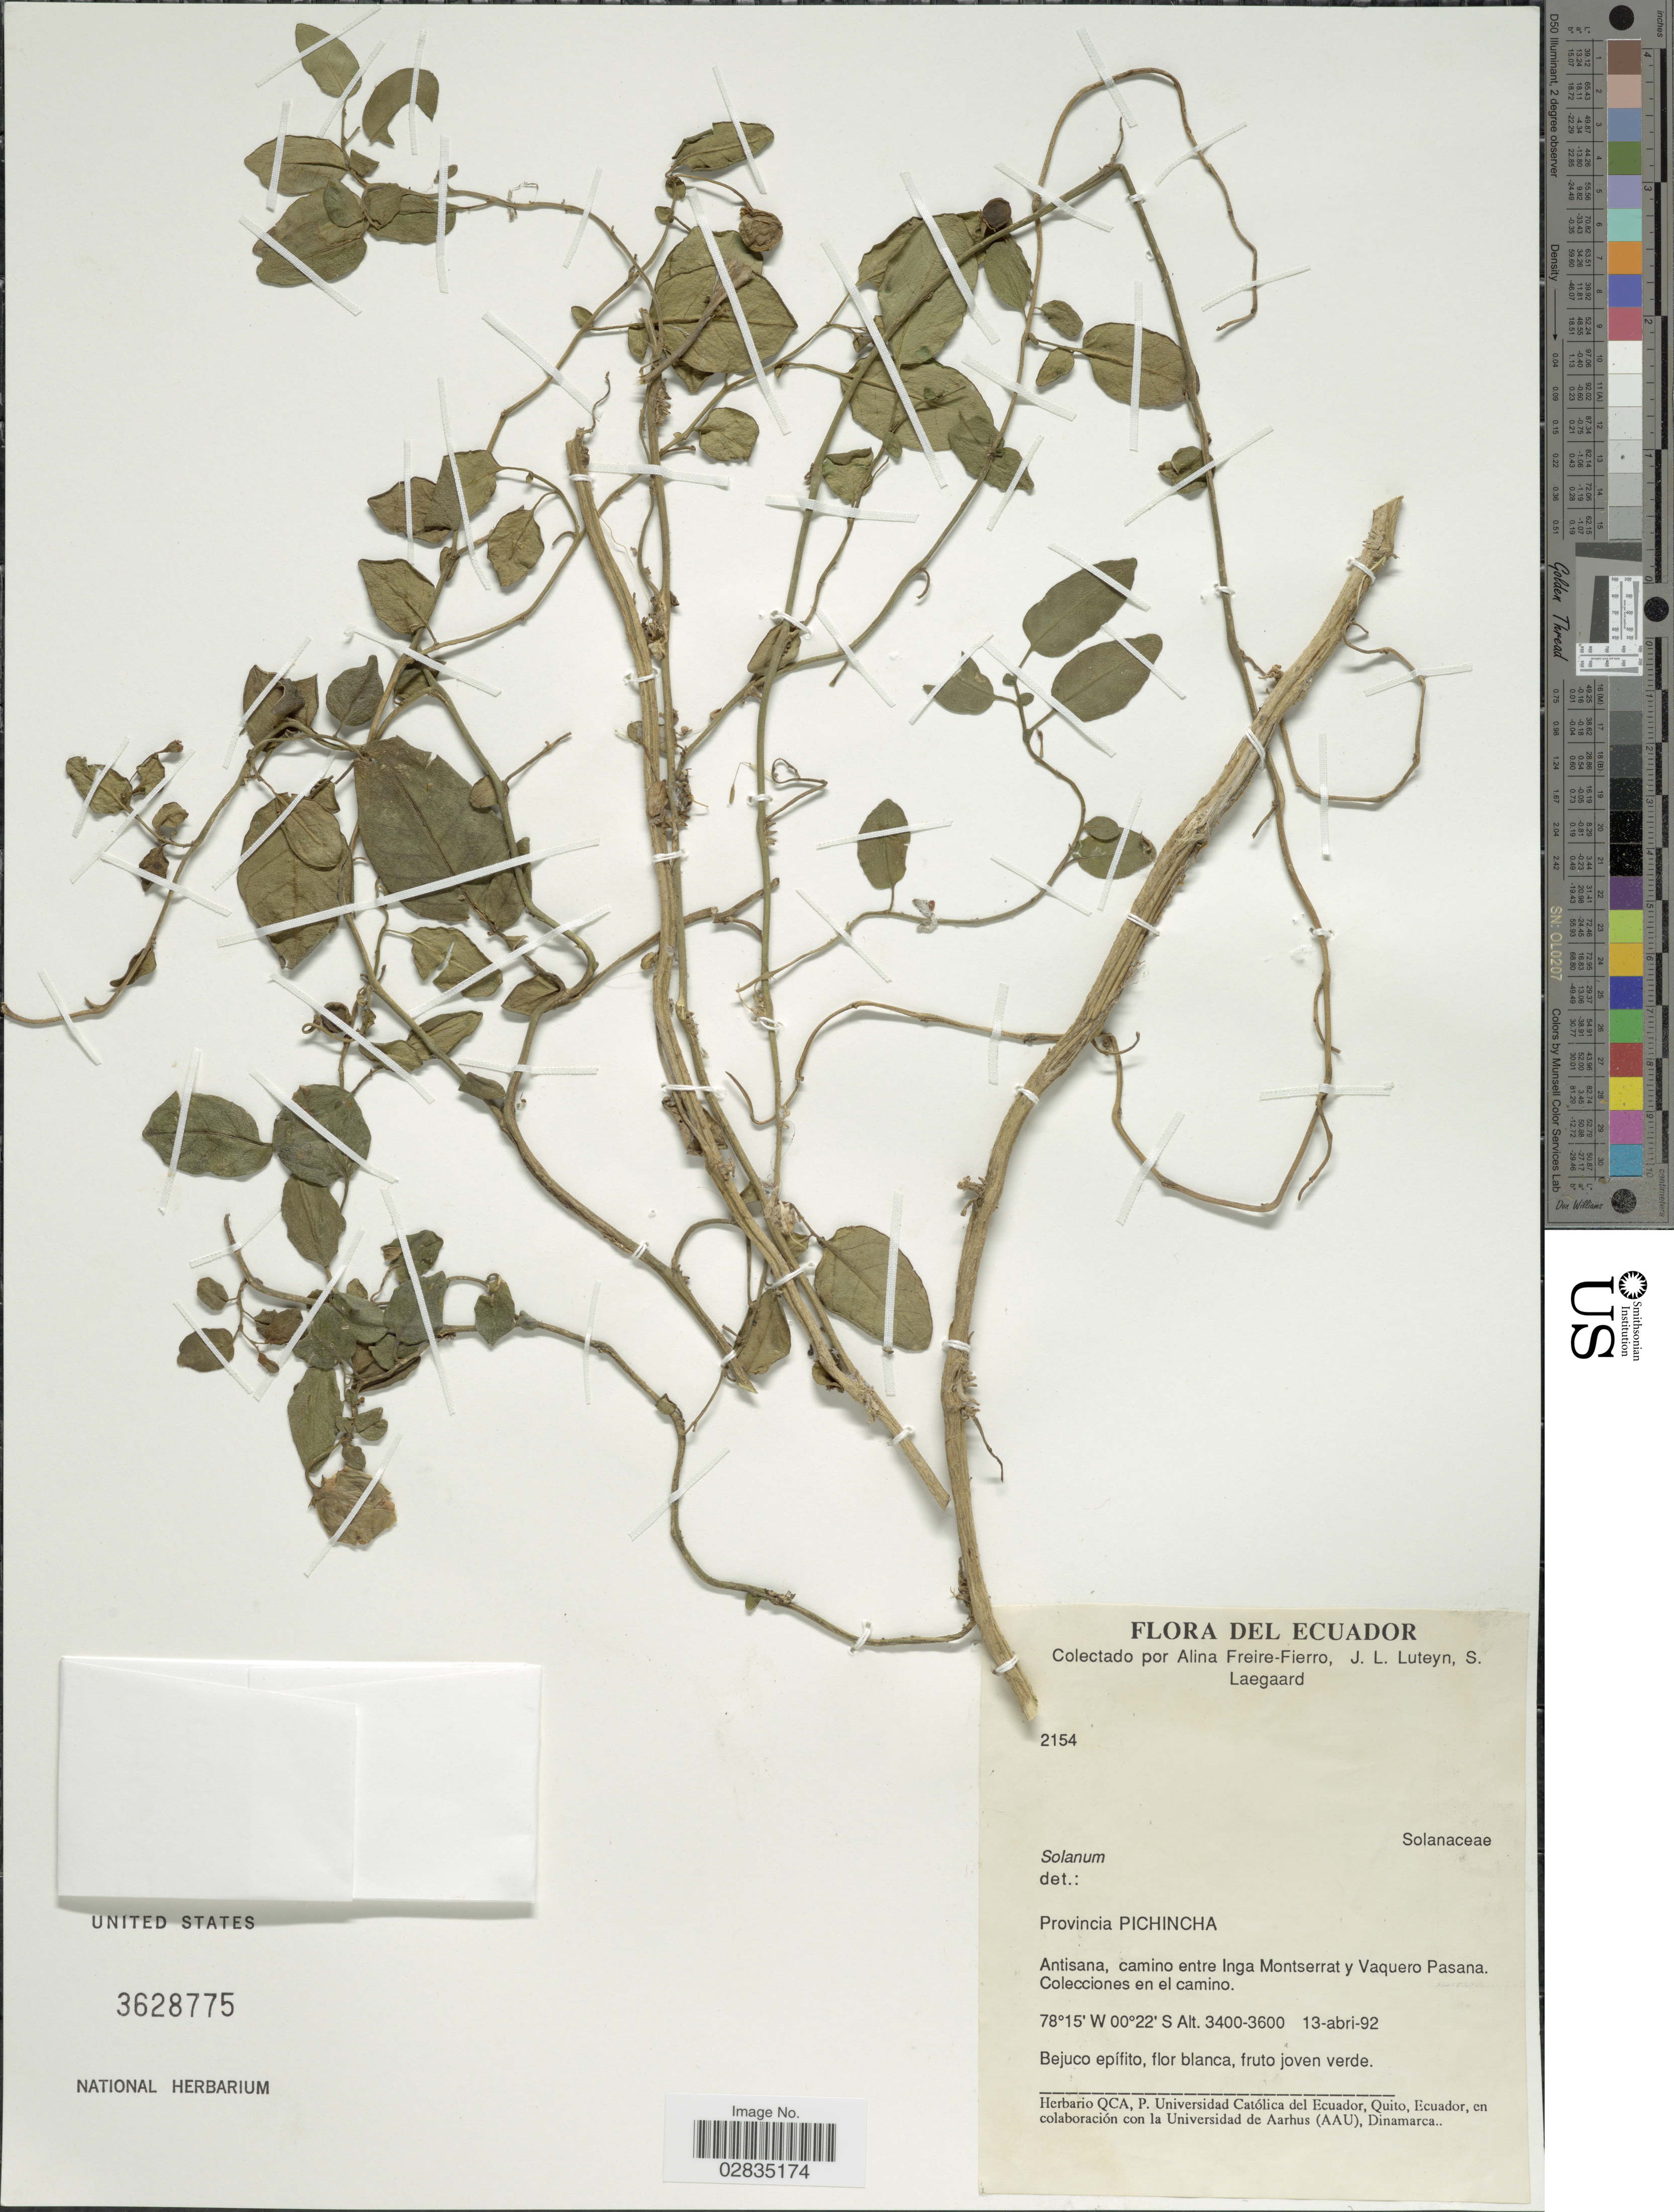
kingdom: Plantae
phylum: Tracheophyta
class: Magnoliopsida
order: Solanales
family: Solanaceae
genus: Solanum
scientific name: Solanum sp.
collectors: A. Freire-Fierro, J. L. Luteyn & S. Lægaard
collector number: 2154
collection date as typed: Transcribed d/m/y: 13/4/92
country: Ecuador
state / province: Pichincha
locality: Antisana, camino entre Inga Montserrat y Vaquero Pasana.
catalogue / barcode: US 3628775